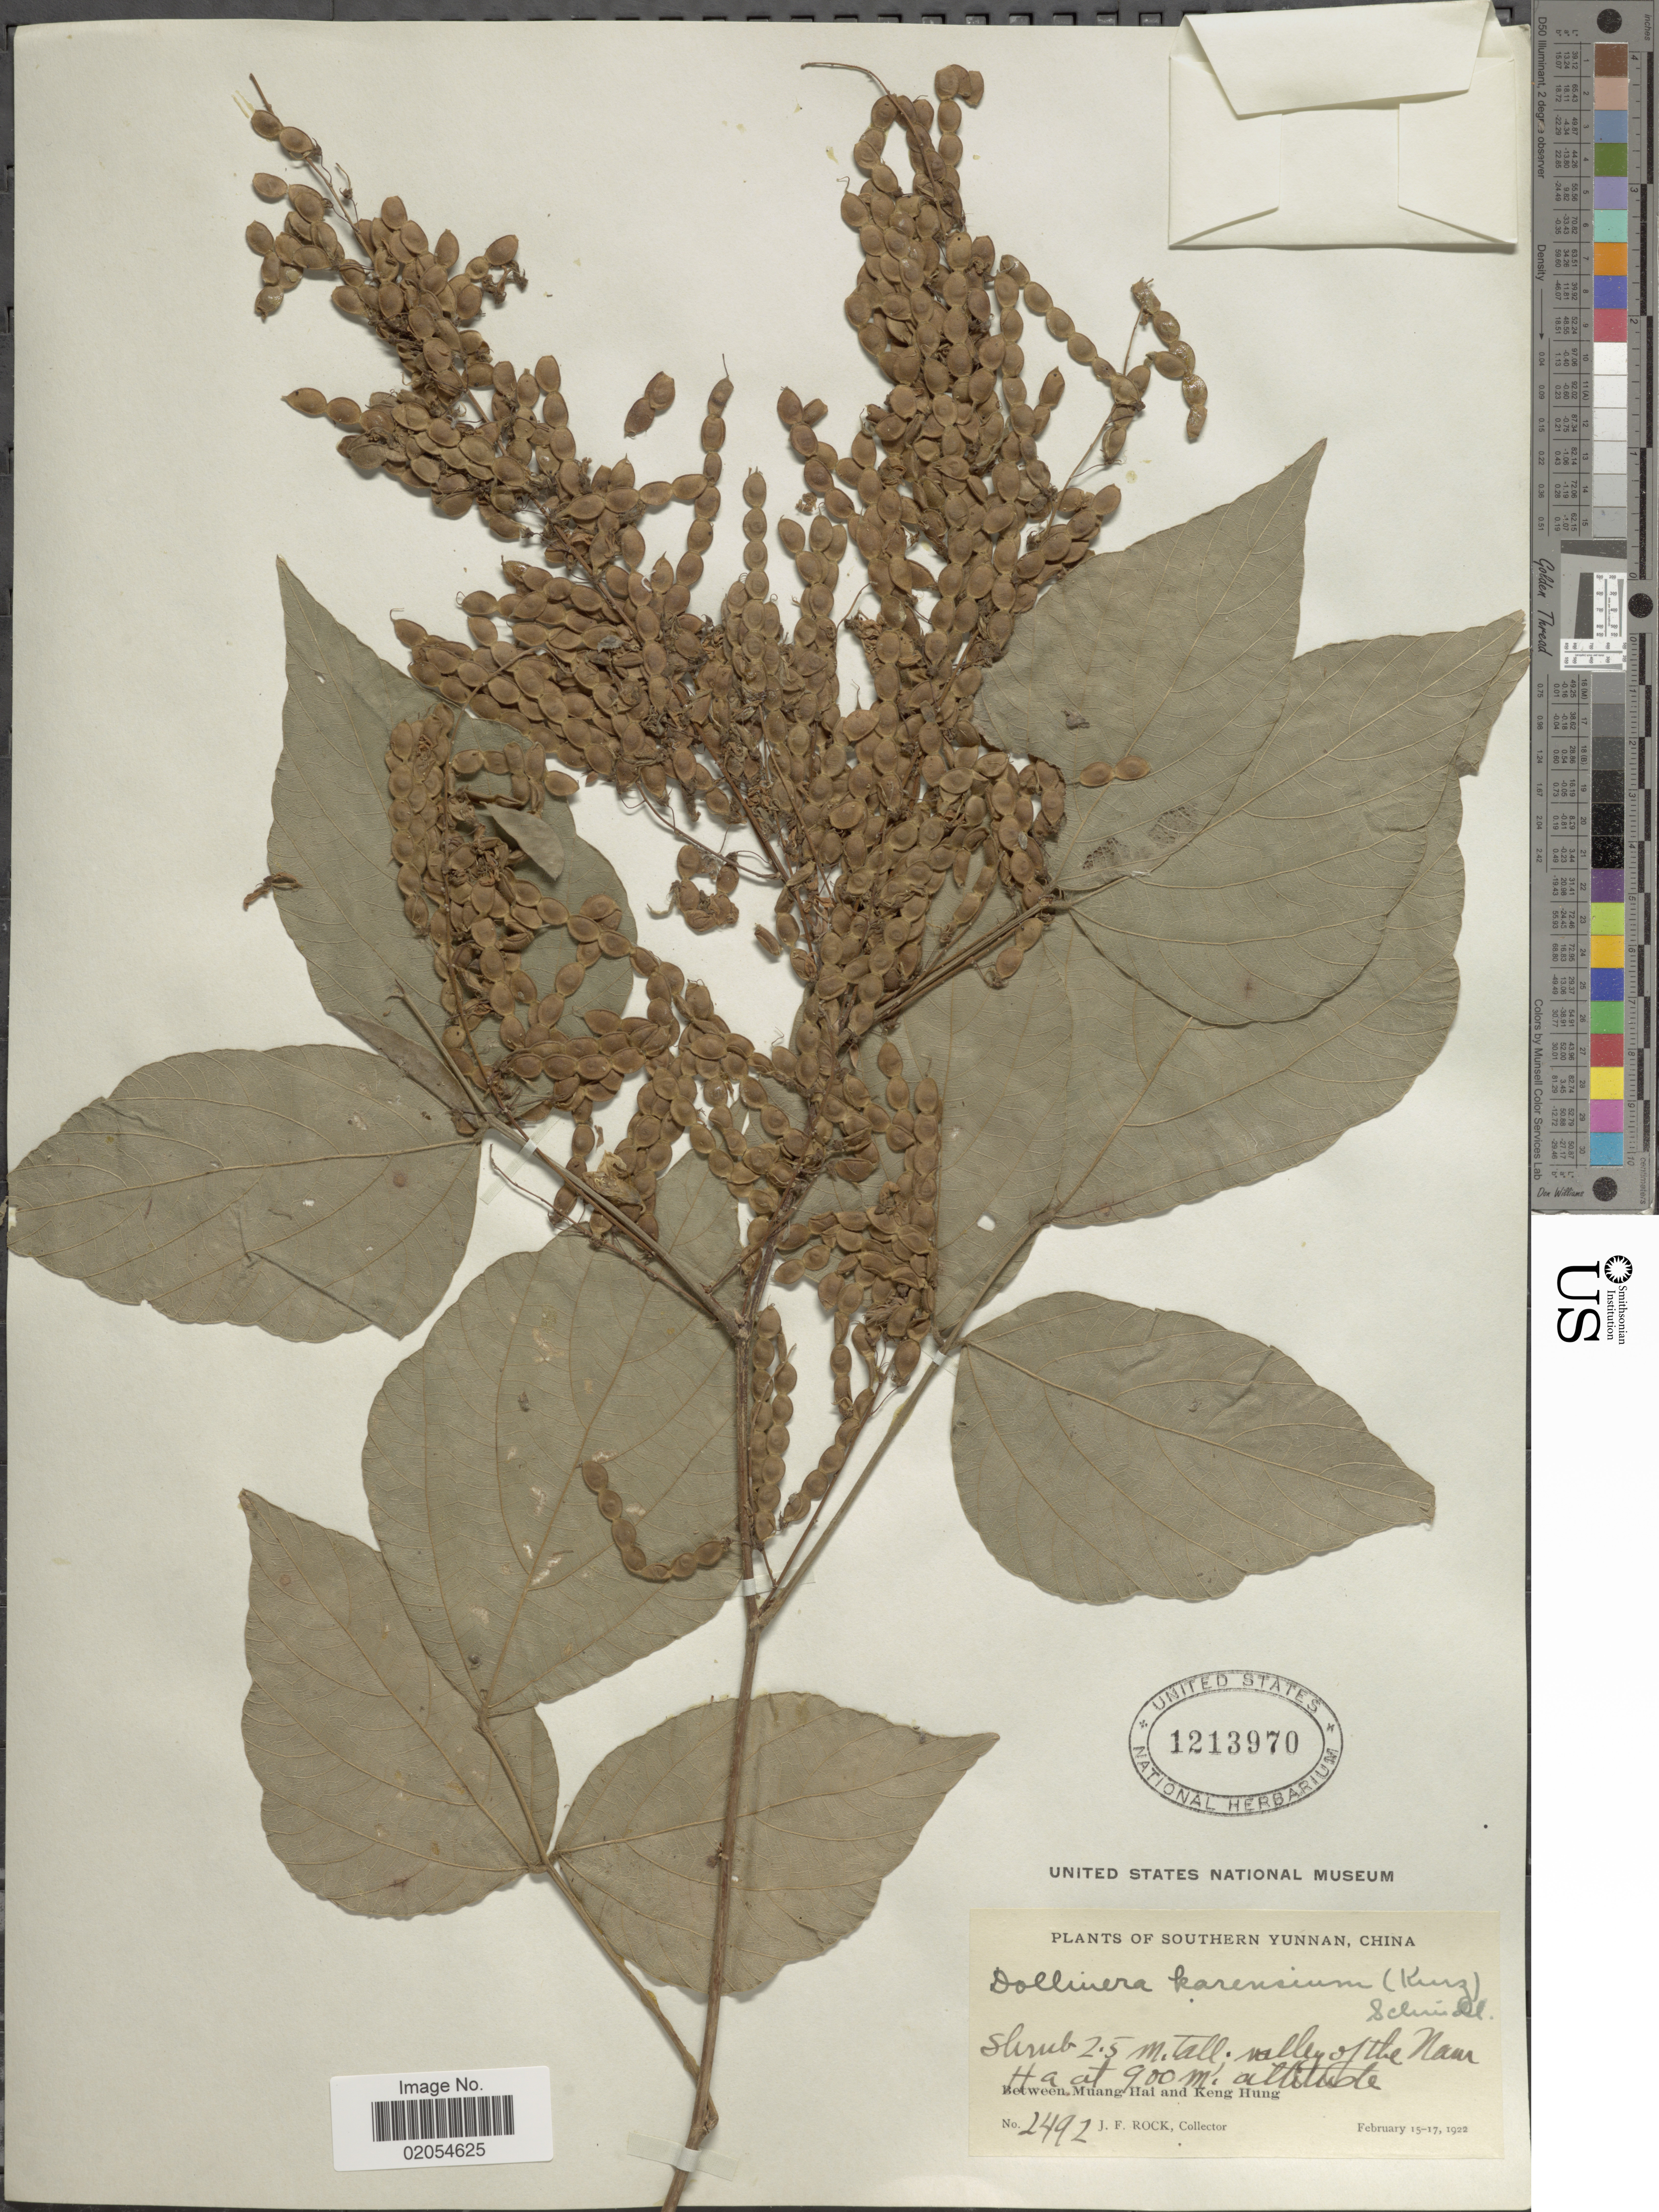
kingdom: Plantae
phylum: Tracheophyta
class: Magnoliopsida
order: Fabales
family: Fabaceae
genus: Puhuaea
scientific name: Puhuaea megaphylla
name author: (Zoll. & Moritzi) H. Ohashi & K. Ohashi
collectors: J. Rock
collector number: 2492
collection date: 1922-02-15/1922-02-17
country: China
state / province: Yunnan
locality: Southern Yunnan. valley of the Nam Ha. Between Muang Hai and Keng Hung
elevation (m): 900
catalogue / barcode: US 1213970